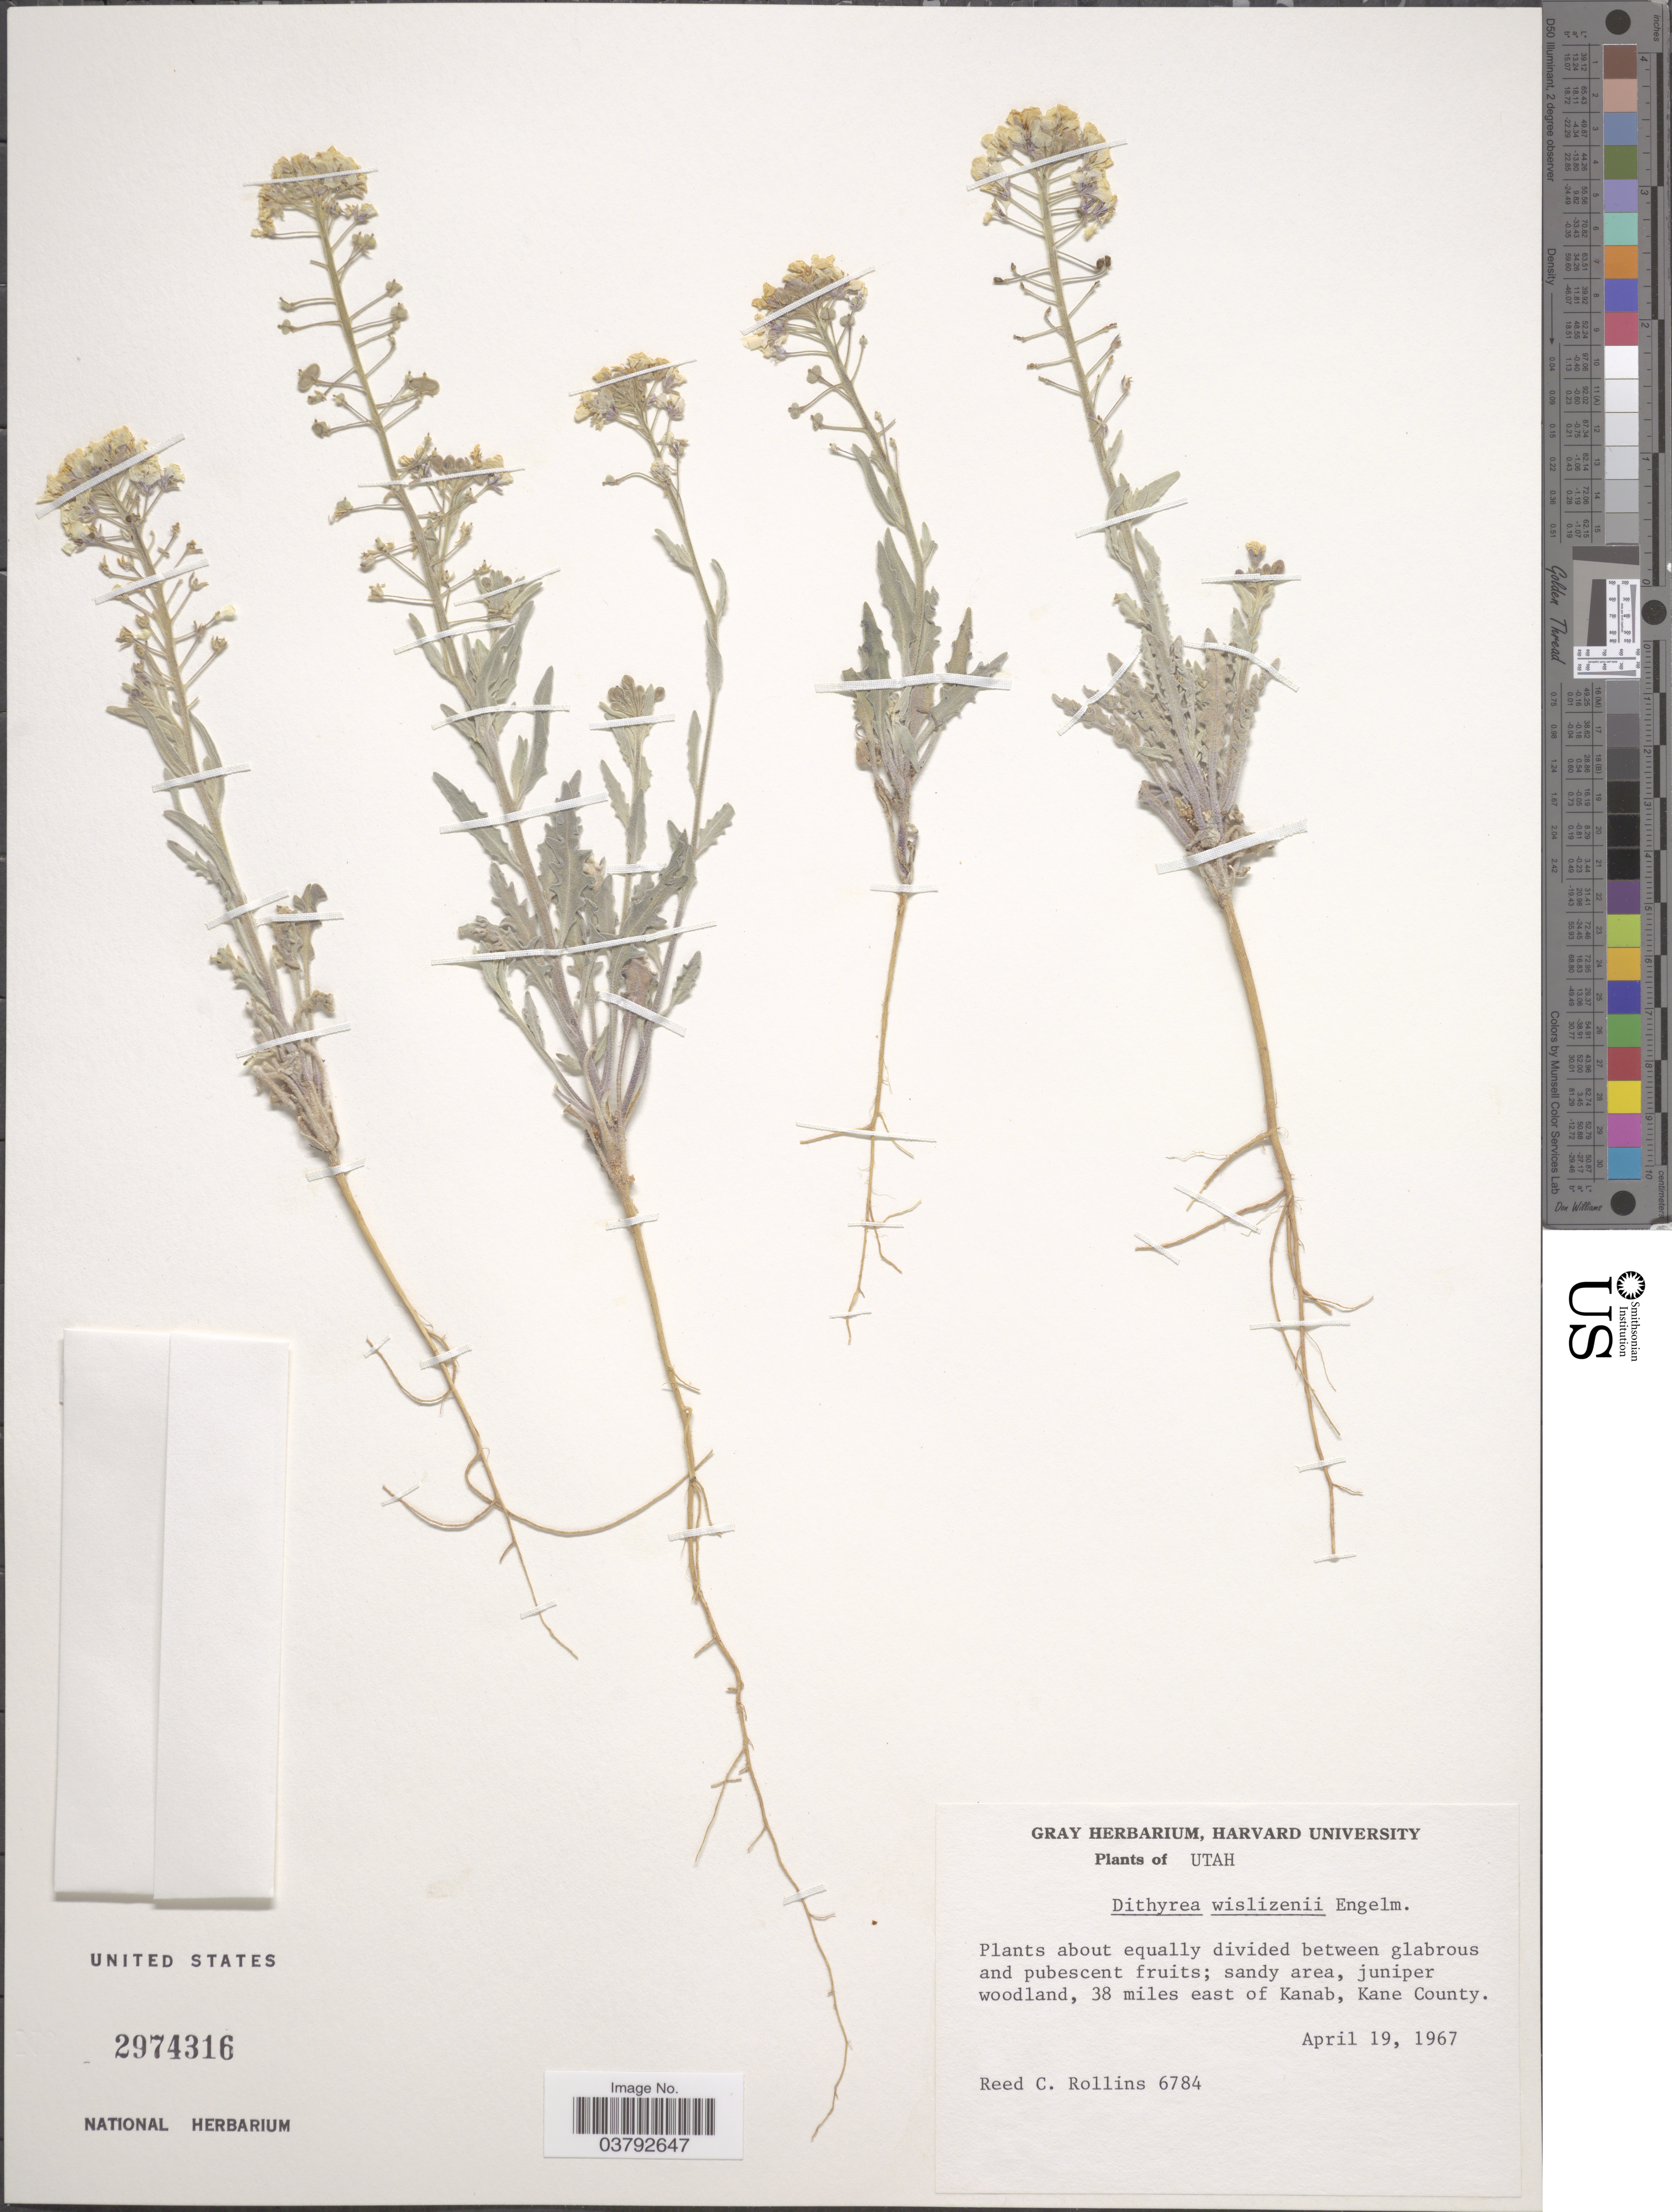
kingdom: Plantae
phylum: Tracheophyta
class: Magnoliopsida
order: Brassicales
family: Brassicaceae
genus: Dithyrea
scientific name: Dithyrea wislizeni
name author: Engelm.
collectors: R. C. Rollins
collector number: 6784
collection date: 1967-04-19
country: United States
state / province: Utah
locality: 38 miles east of Kanab, Kane County.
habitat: sandy area, juniper woodland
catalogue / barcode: US 2974316